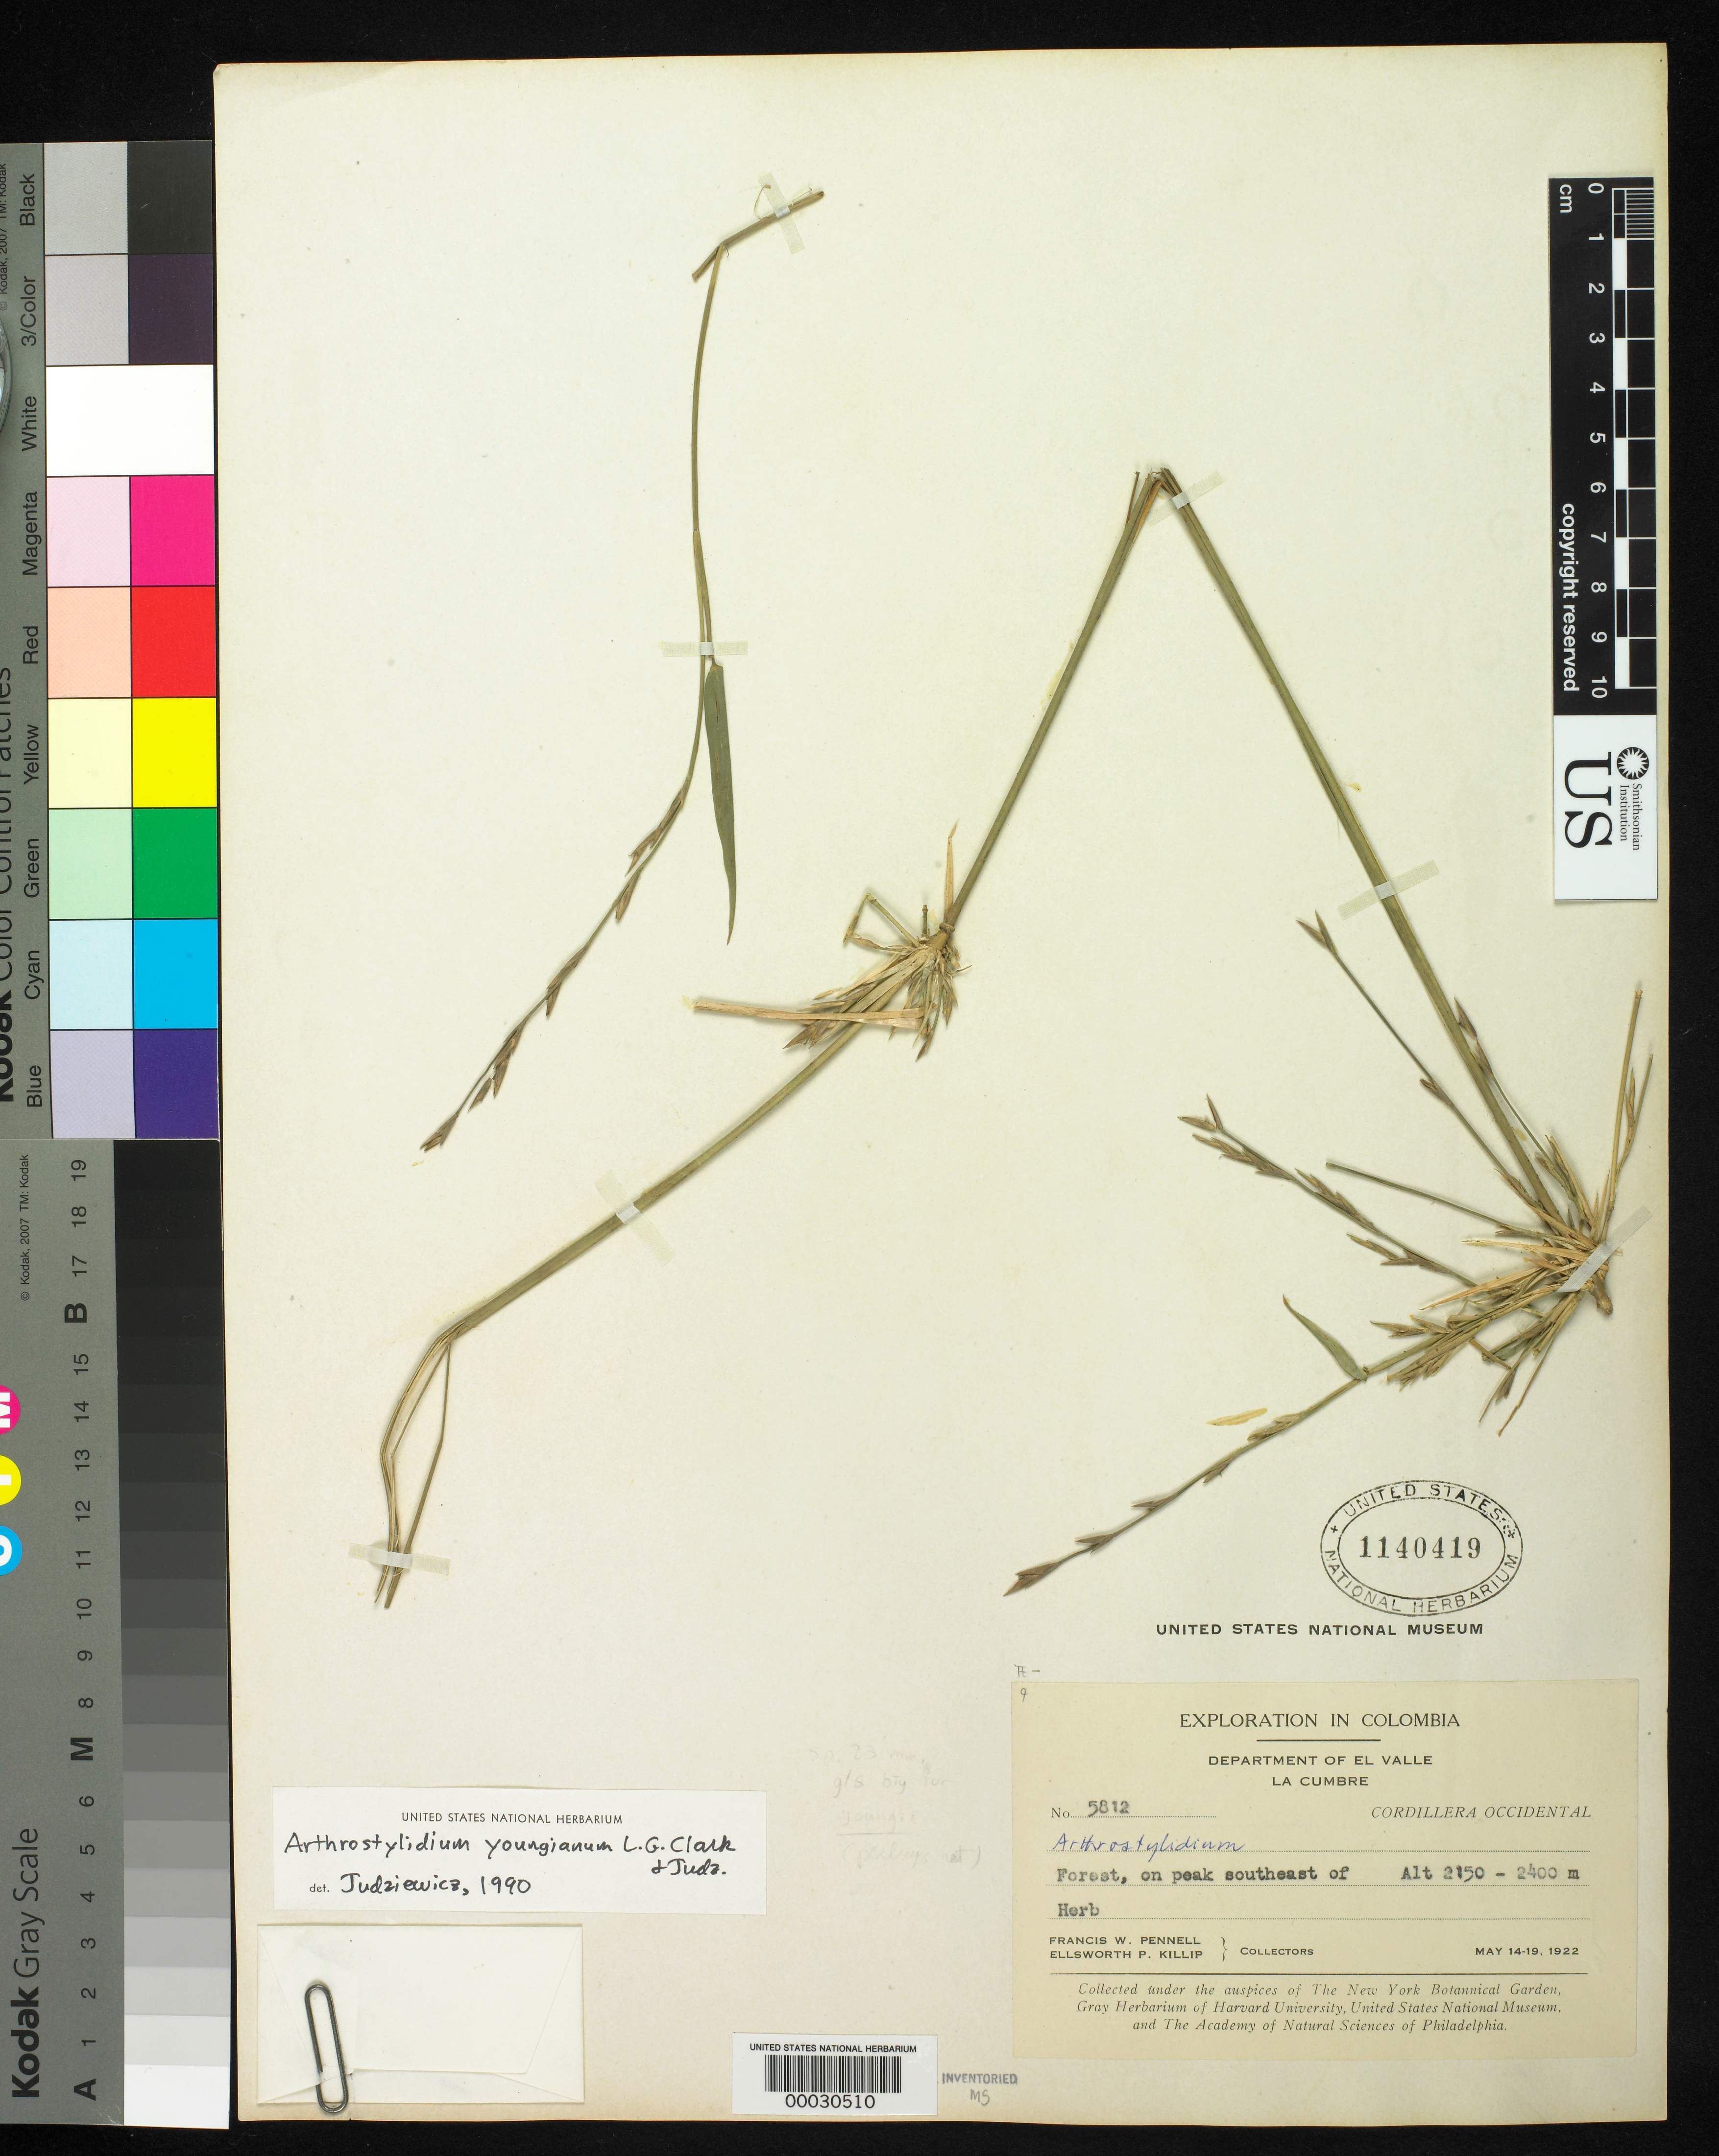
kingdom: Plantae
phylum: Tracheophyta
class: Liliopsida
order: Poales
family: Poaceae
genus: Arthrostylidium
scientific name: Arthrostylidium youngianum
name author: L.G. Clark & Judz.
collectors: F. W. Pennell & E. P. Killip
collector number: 5812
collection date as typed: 14 May 1922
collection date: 1922-05-14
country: Colombia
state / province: Valle del Cauca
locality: La Cumbe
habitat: Forest on peak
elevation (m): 2150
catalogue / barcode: US 1140419